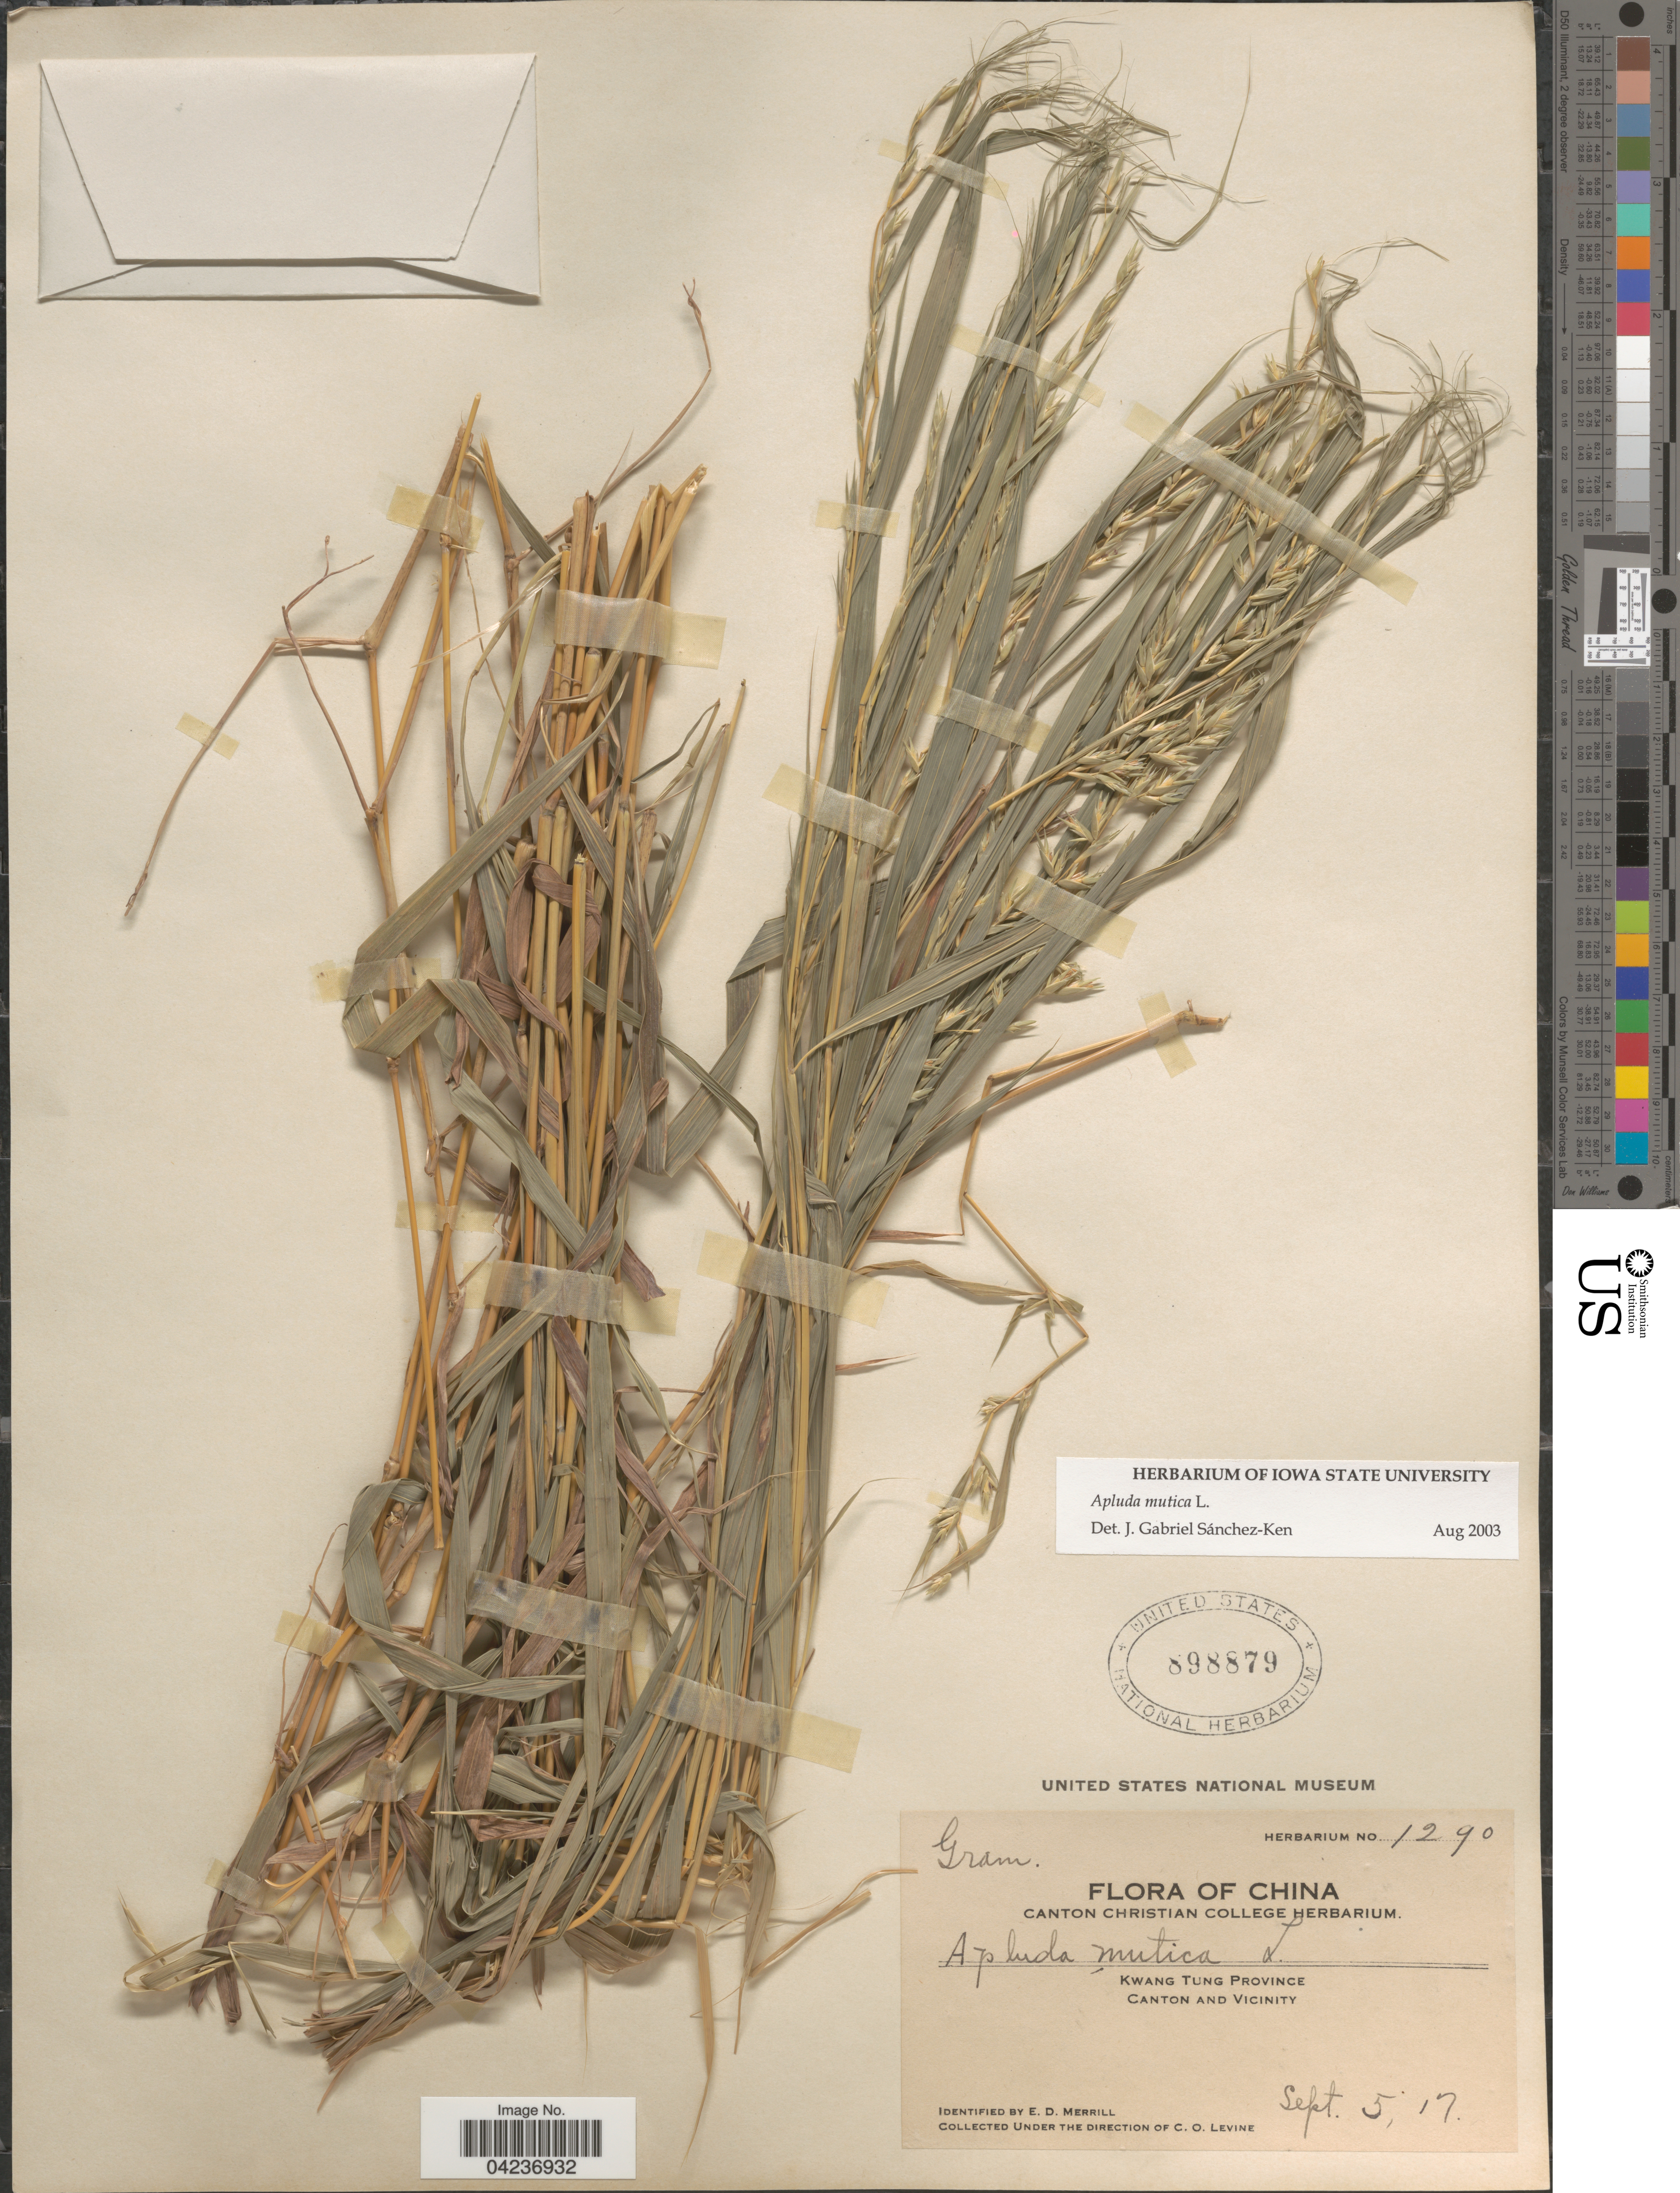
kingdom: Plantae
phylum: Tracheophyta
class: Liliopsida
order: Poales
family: Poaceae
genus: Apluda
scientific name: Apluda mutica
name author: L.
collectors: C. O. Levine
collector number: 1290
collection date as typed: Transcribed d/m/y: 5/9/17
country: China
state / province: Guangdong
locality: Kwang Tung Province. Canton and Vicinity.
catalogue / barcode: US 898879